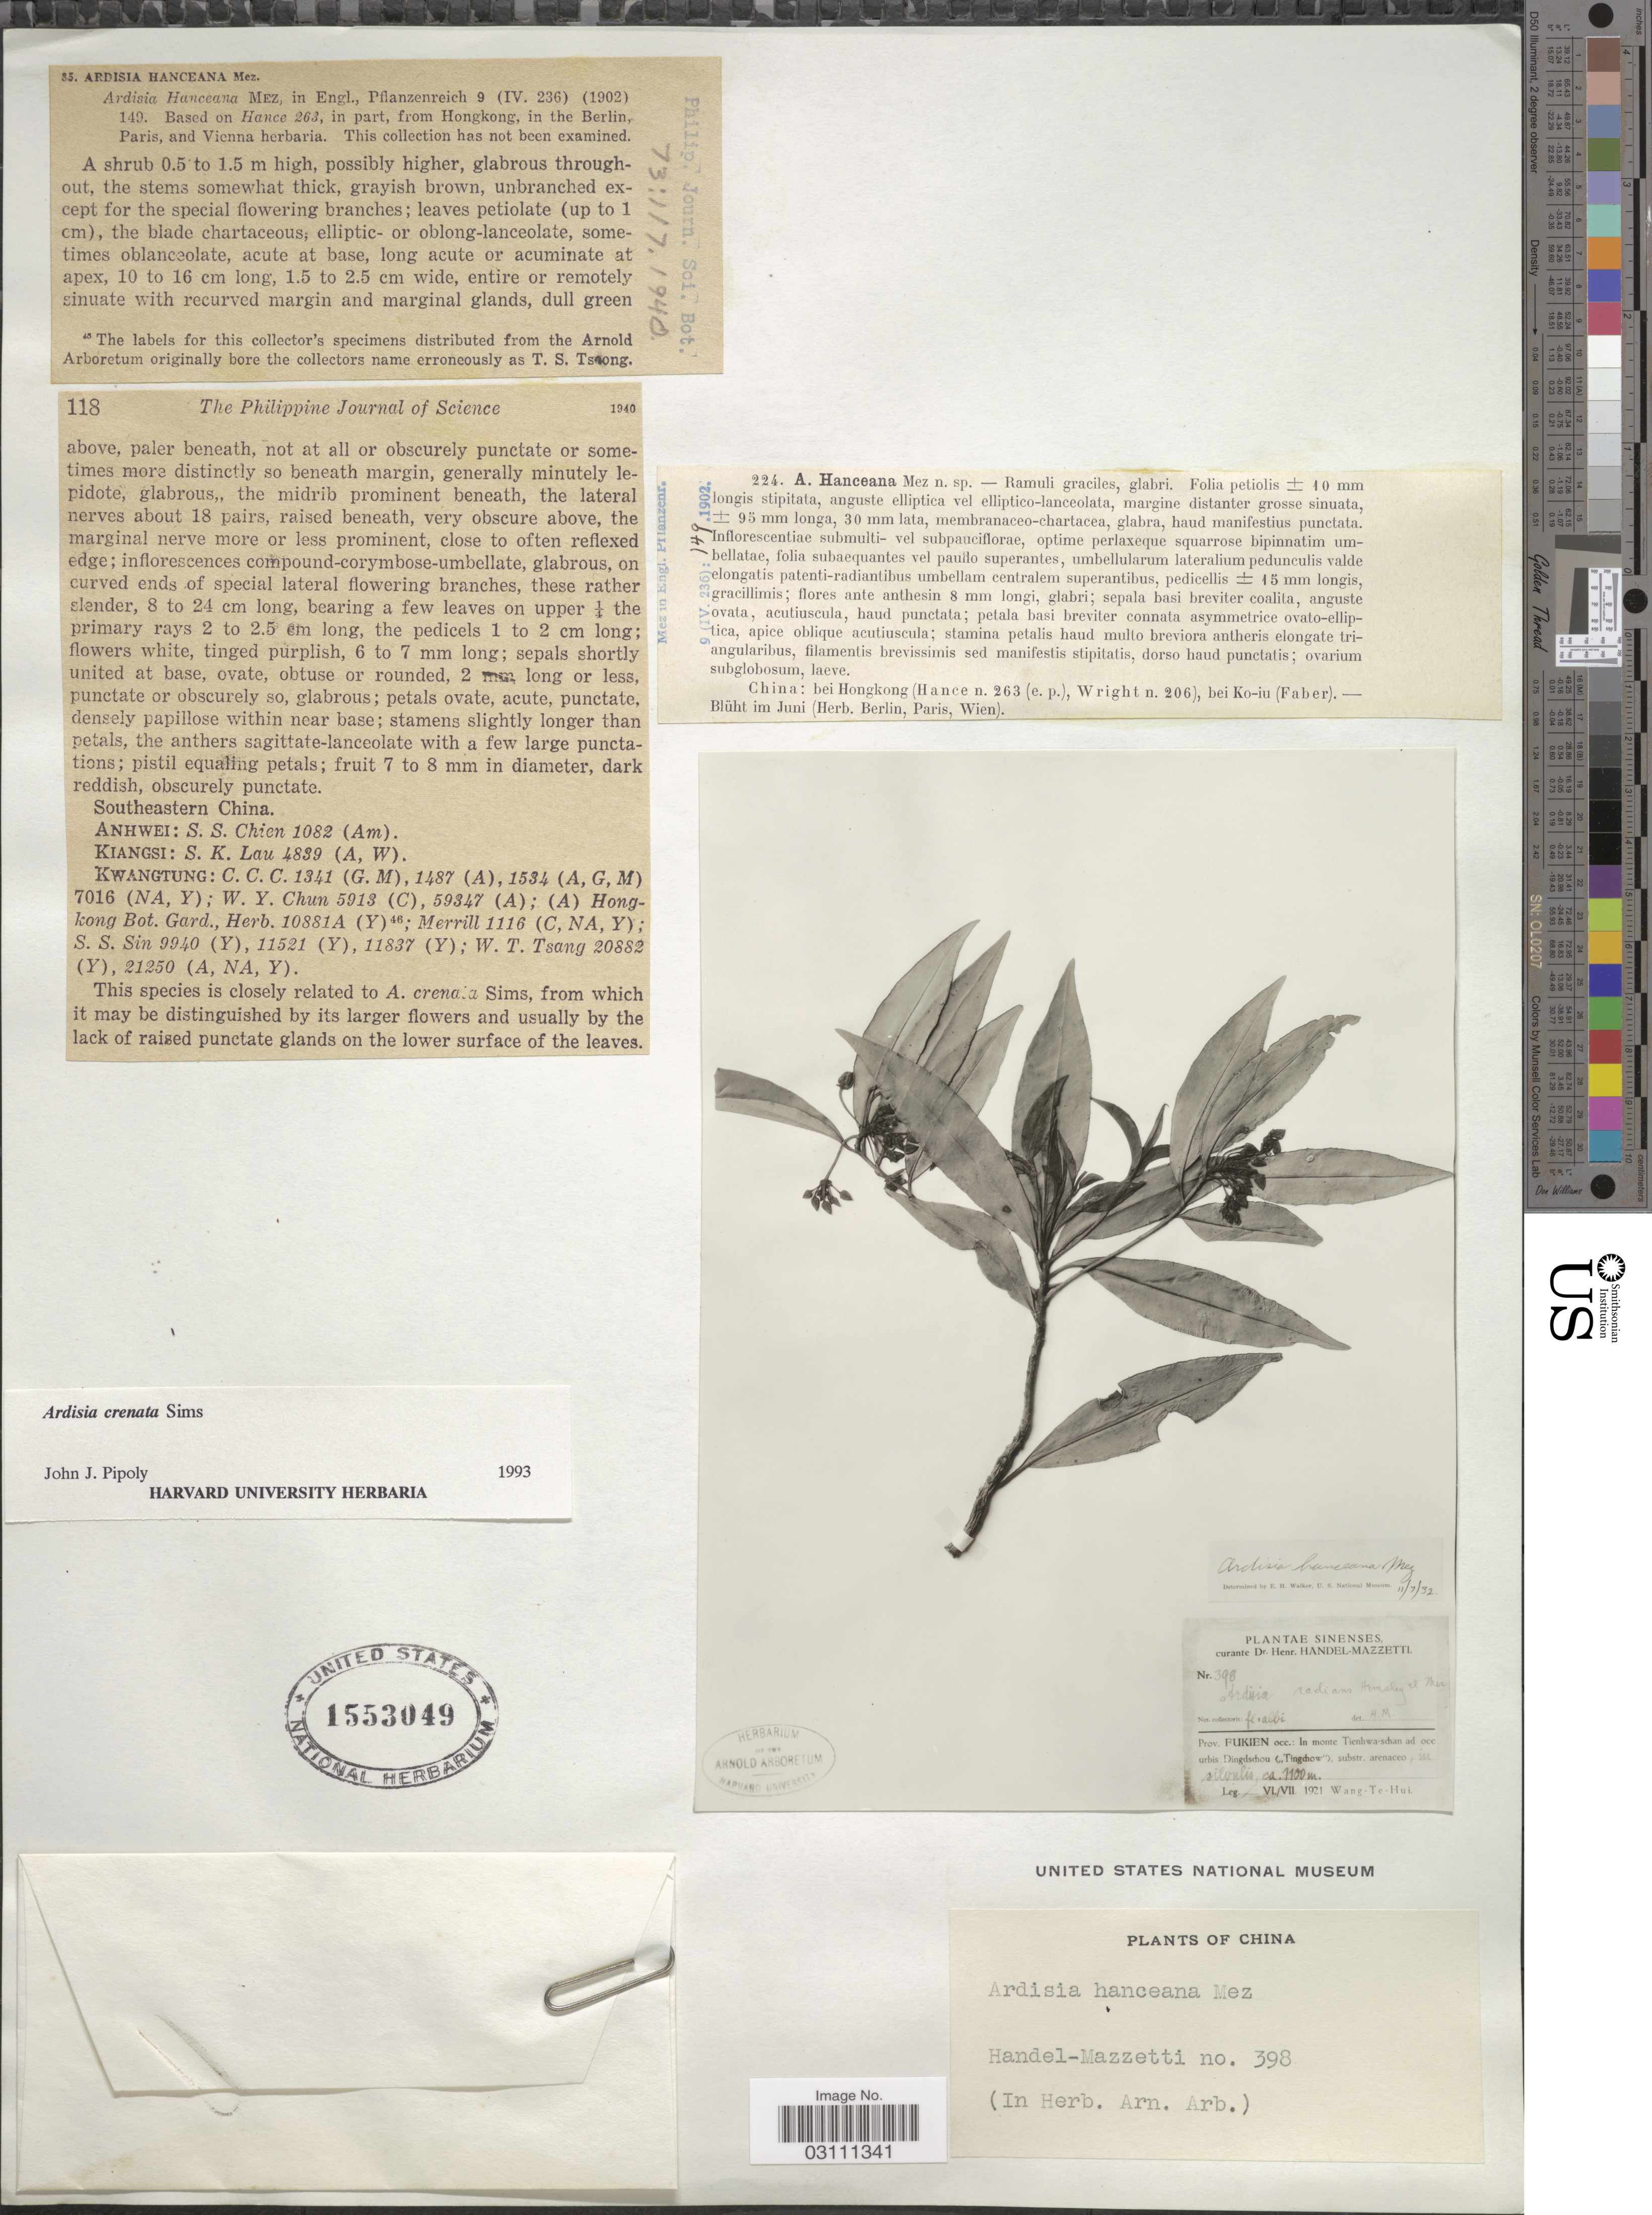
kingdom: Plantae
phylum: Tracheophyta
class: Magnoliopsida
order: Ericales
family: Primulaceae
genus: Ardisia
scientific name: Ardisia crenata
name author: Sims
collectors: T. H. Wang & H. Handel-Mazzetti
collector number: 398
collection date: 1921-06/1921-07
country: China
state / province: Fujian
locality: Sinenses. Prov. Fukien occ.: In monte Tienhwa-schan ad occ. urbis Dingdschou ("Tingchow").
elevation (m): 1100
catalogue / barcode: US 1553049